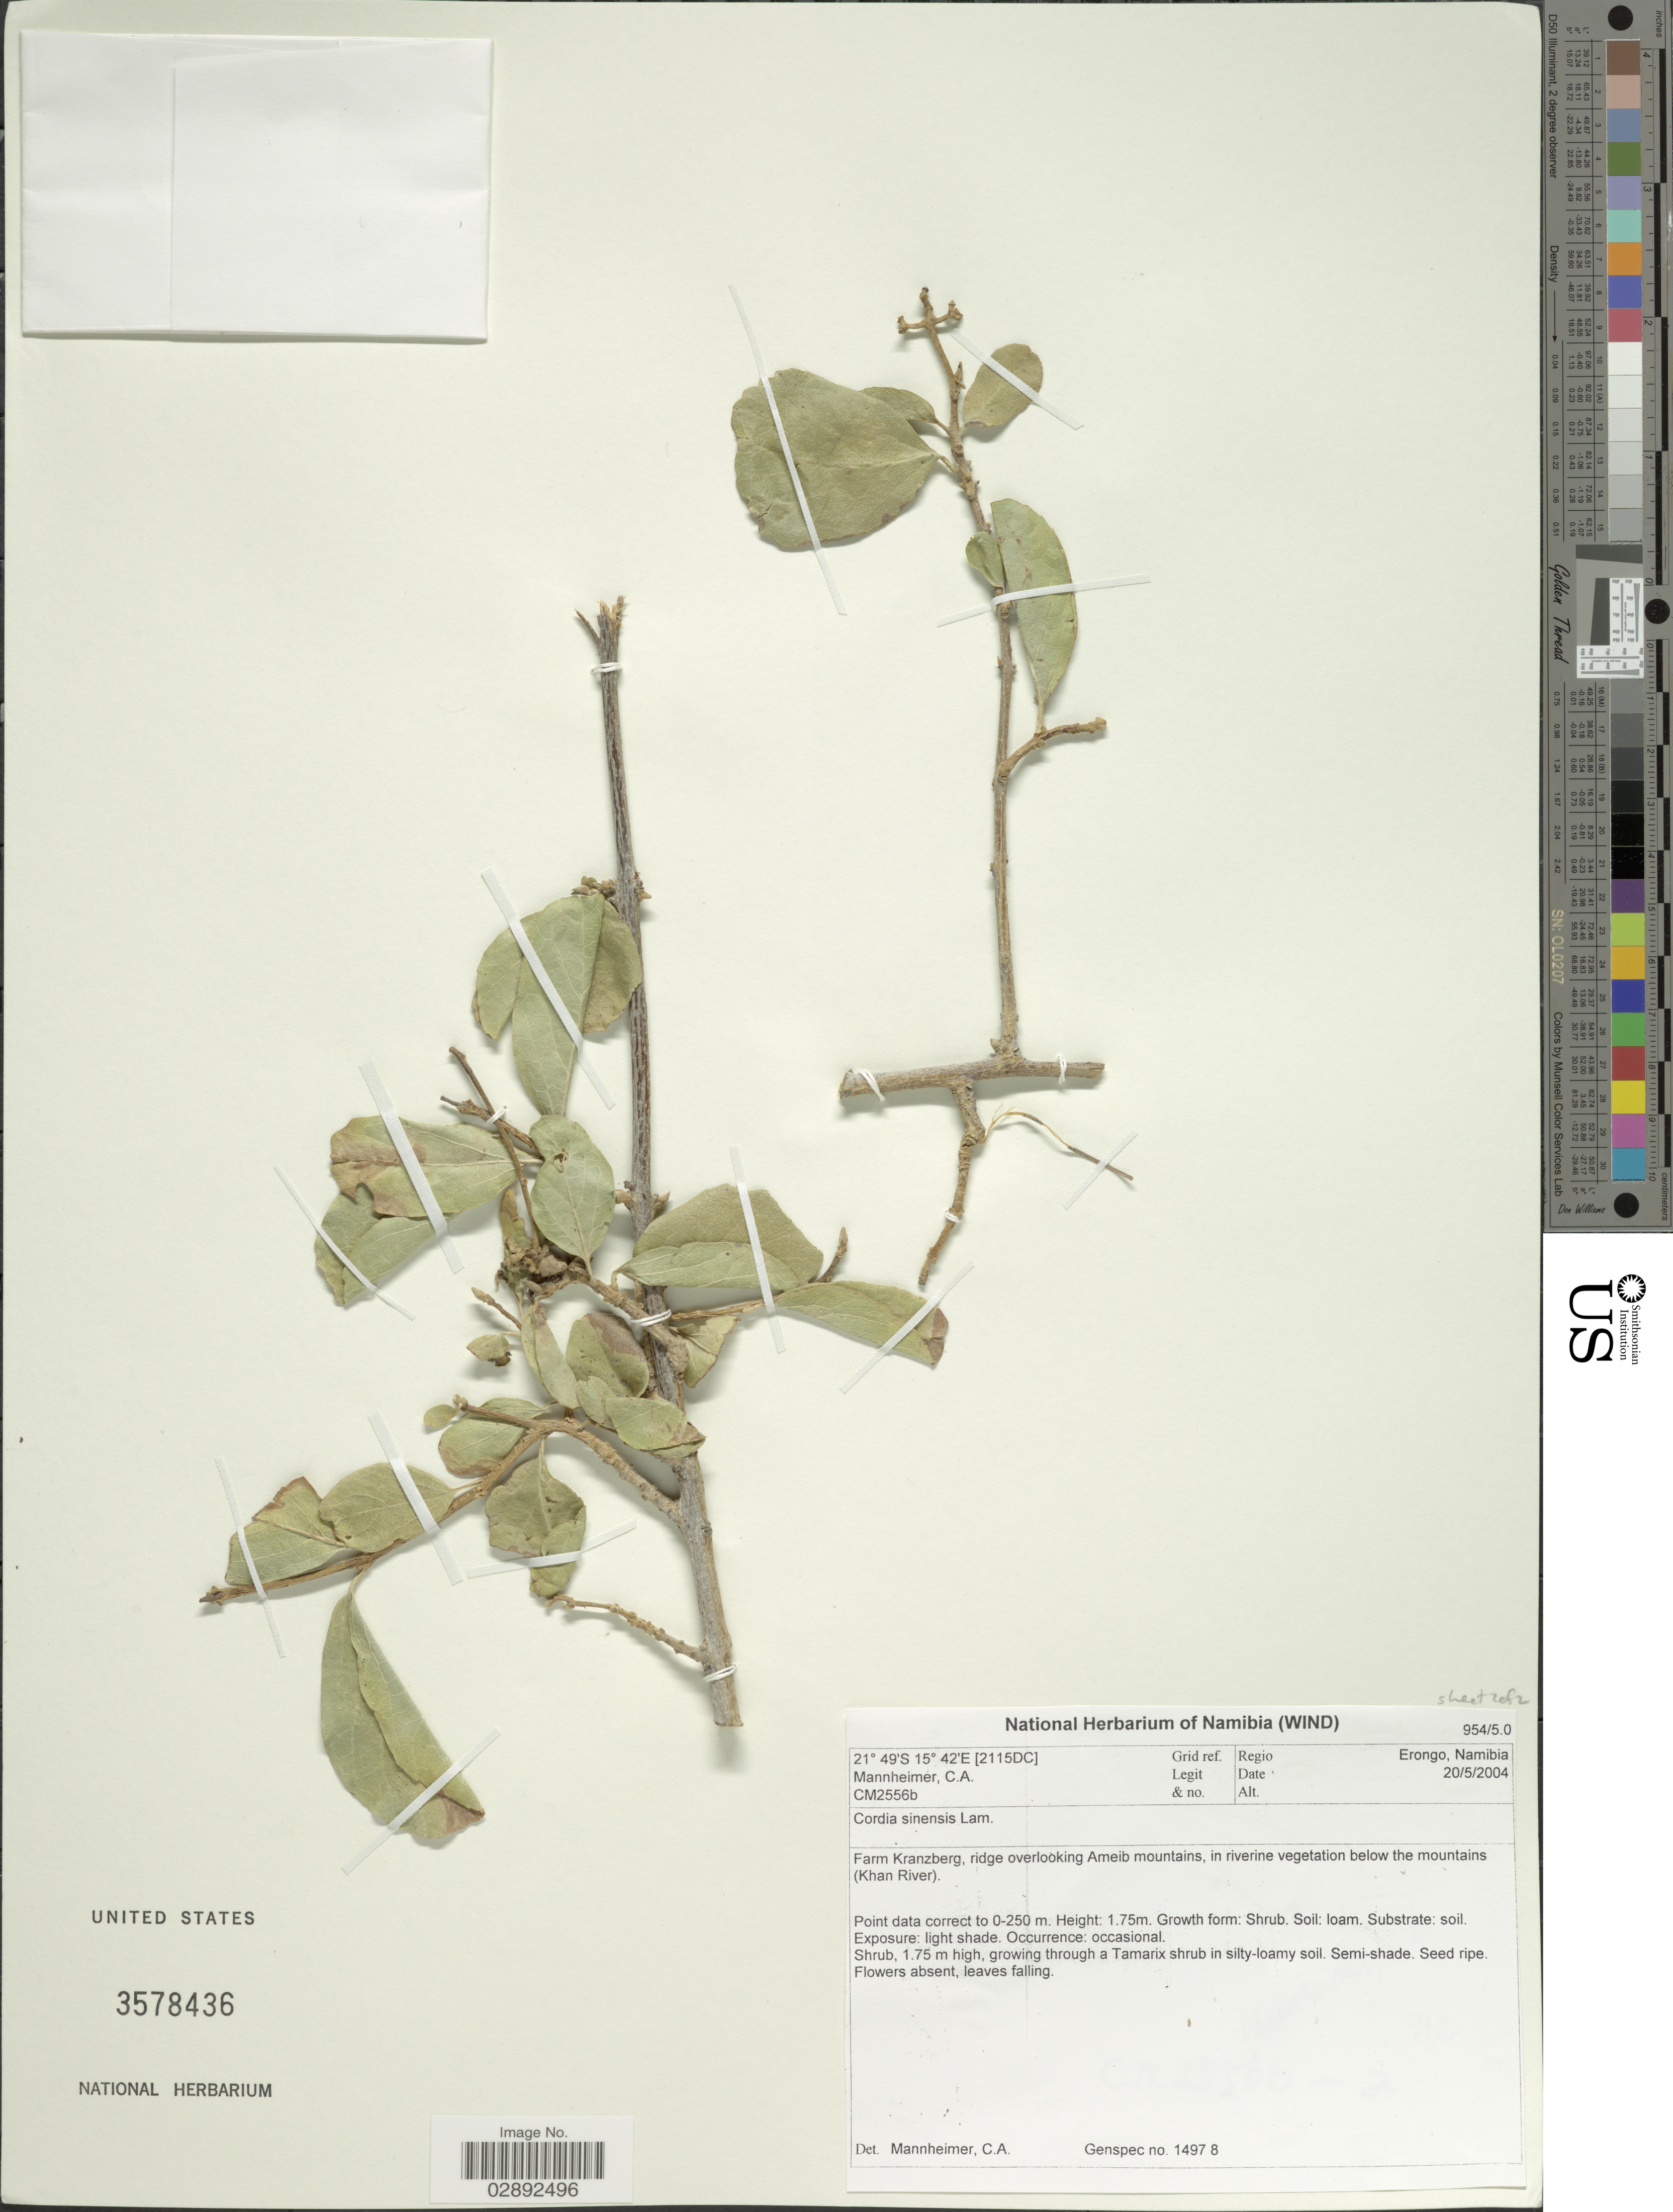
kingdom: Plantae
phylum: Tracheophyta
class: Magnoliopsida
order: Boraginales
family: Cordiaceae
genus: Cordia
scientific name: Cordia sinensis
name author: Lam.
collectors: C. A. Mannheimer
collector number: CM2556b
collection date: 2004-05-20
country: Namibia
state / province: Erongo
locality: [2115DC] Grid ref. Regio Erongo. Farm Kranzberg, ridge overlooking Ameib mountains, in riverine vegetation below the mountains (Khan River).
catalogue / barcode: US 3578436